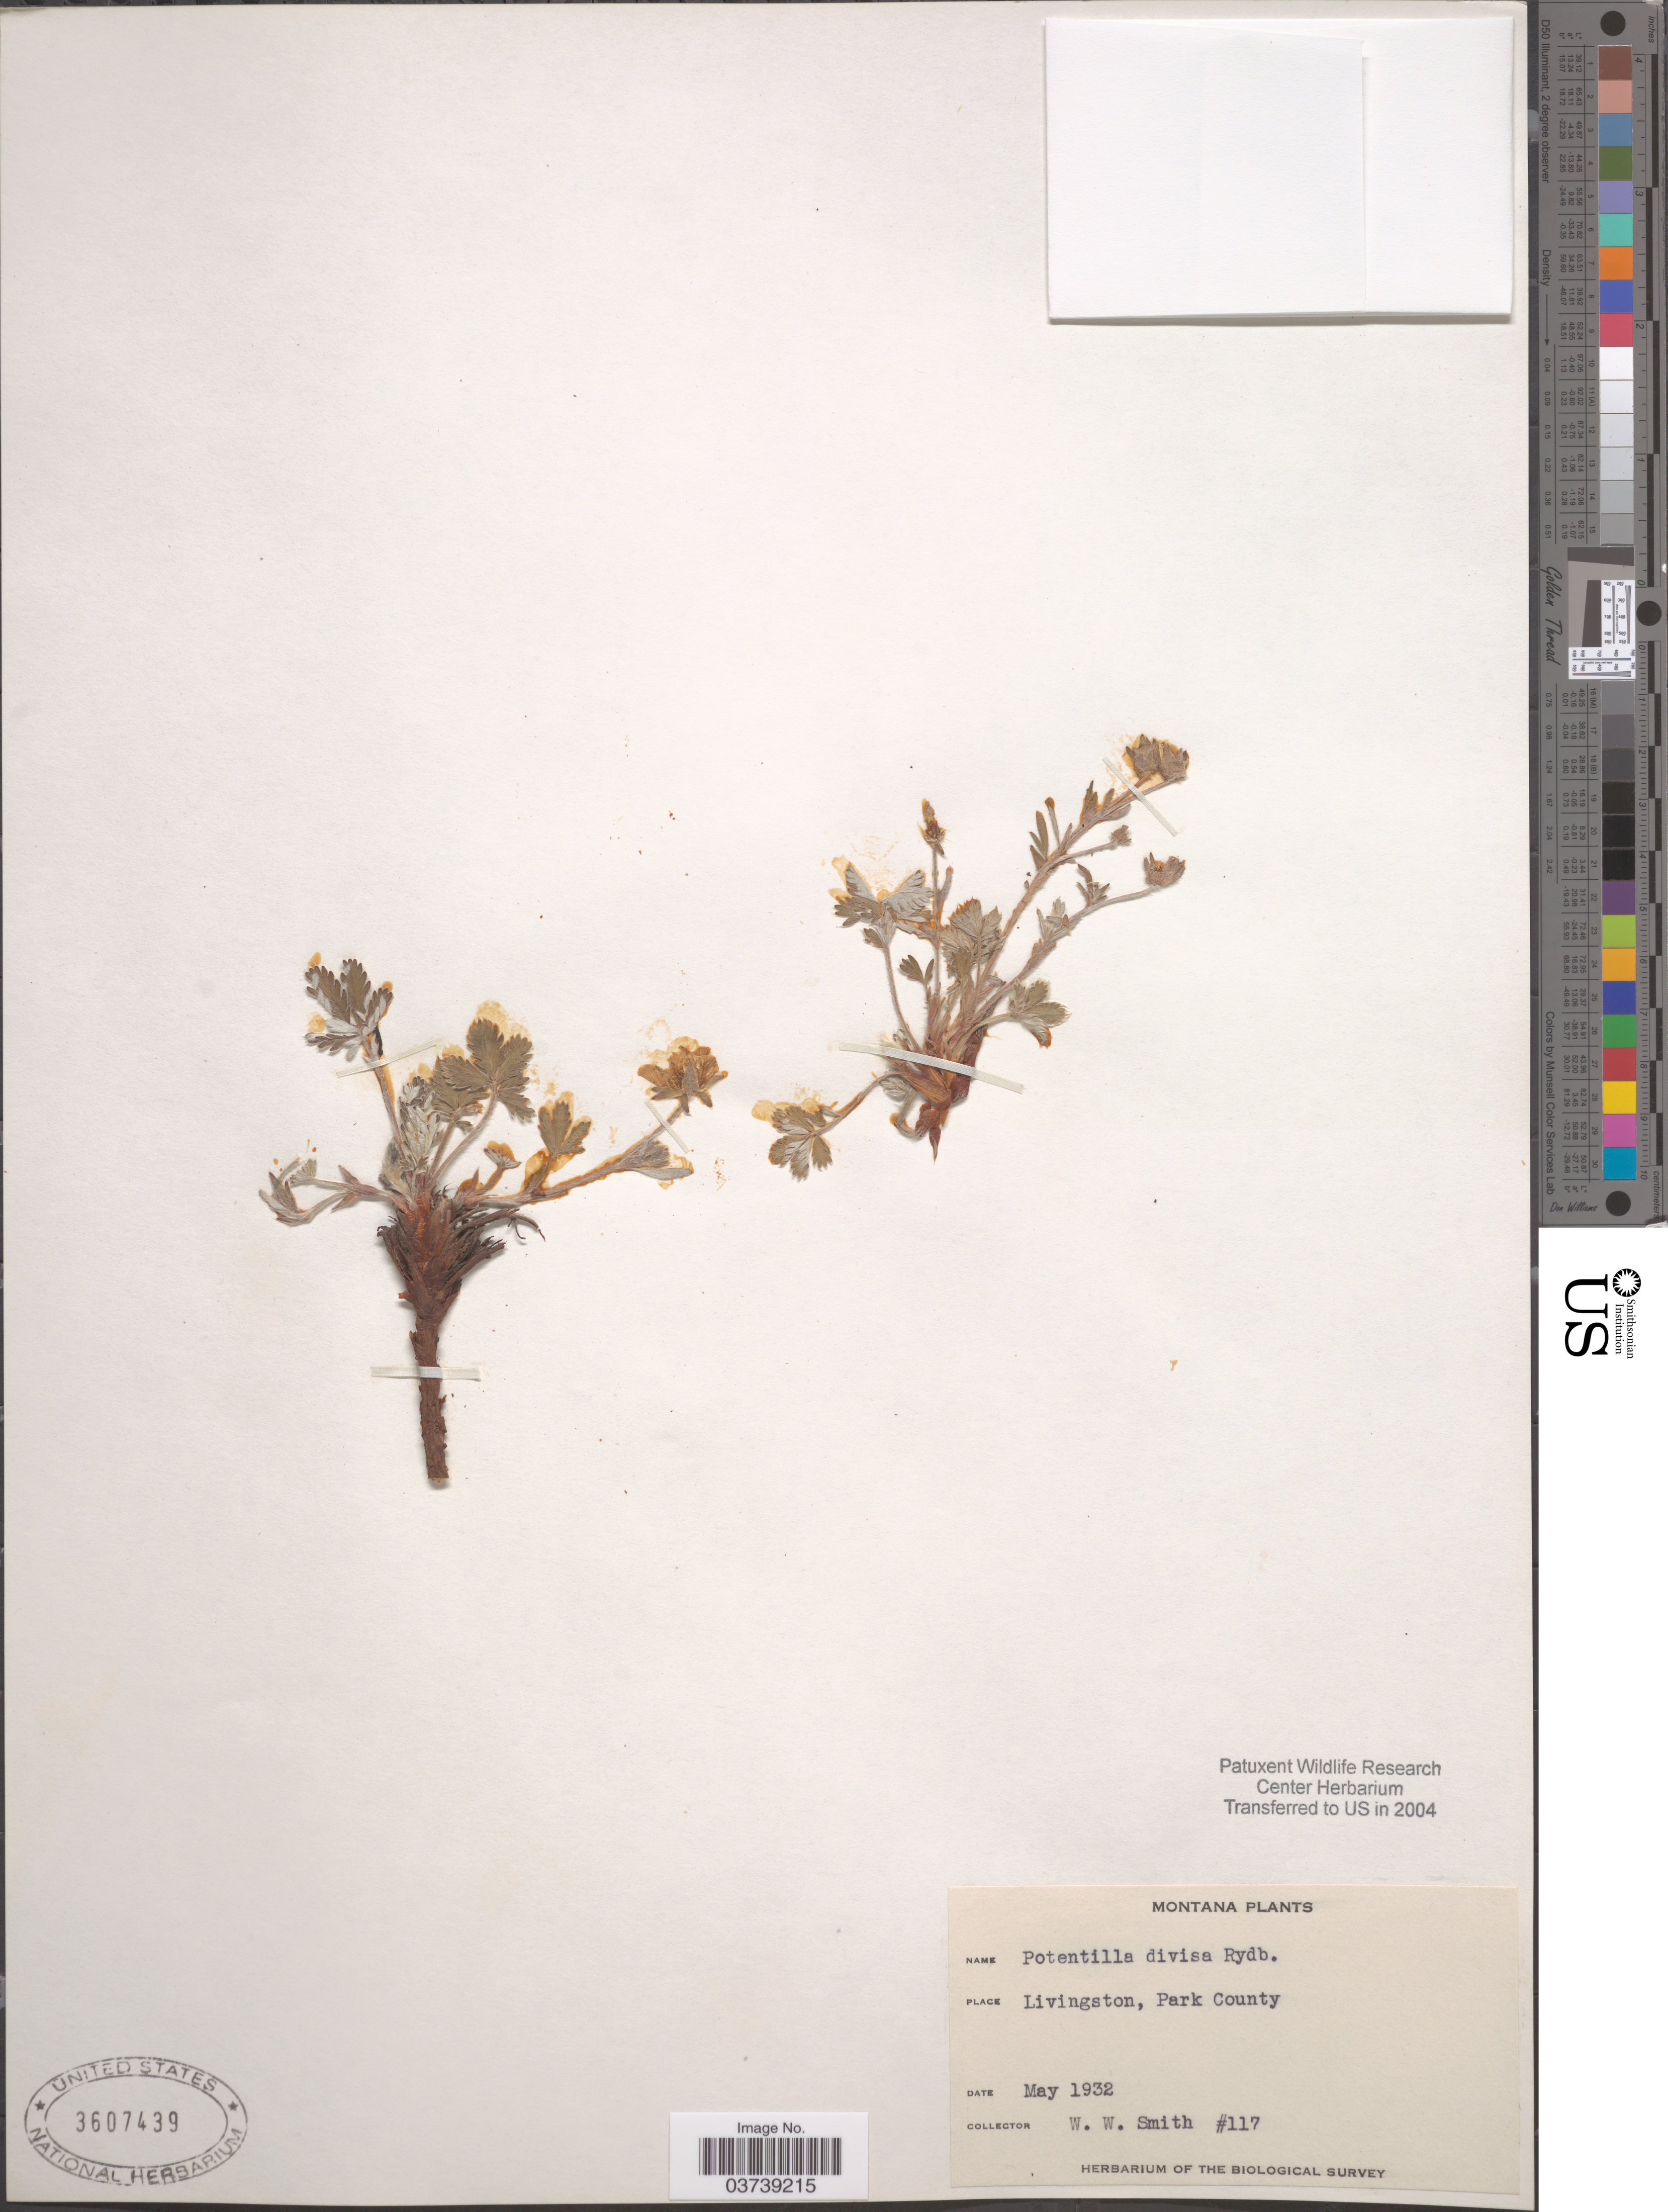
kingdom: Plantae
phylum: Tracheophyta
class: Magnoliopsida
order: Rosales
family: Rosaceae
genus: Potentilla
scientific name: Potentilla divisa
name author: Rydb.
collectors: W. W. Smith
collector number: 117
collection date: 1932-05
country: United States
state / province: Montana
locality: Livingston, Park County.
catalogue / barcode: US 3607439